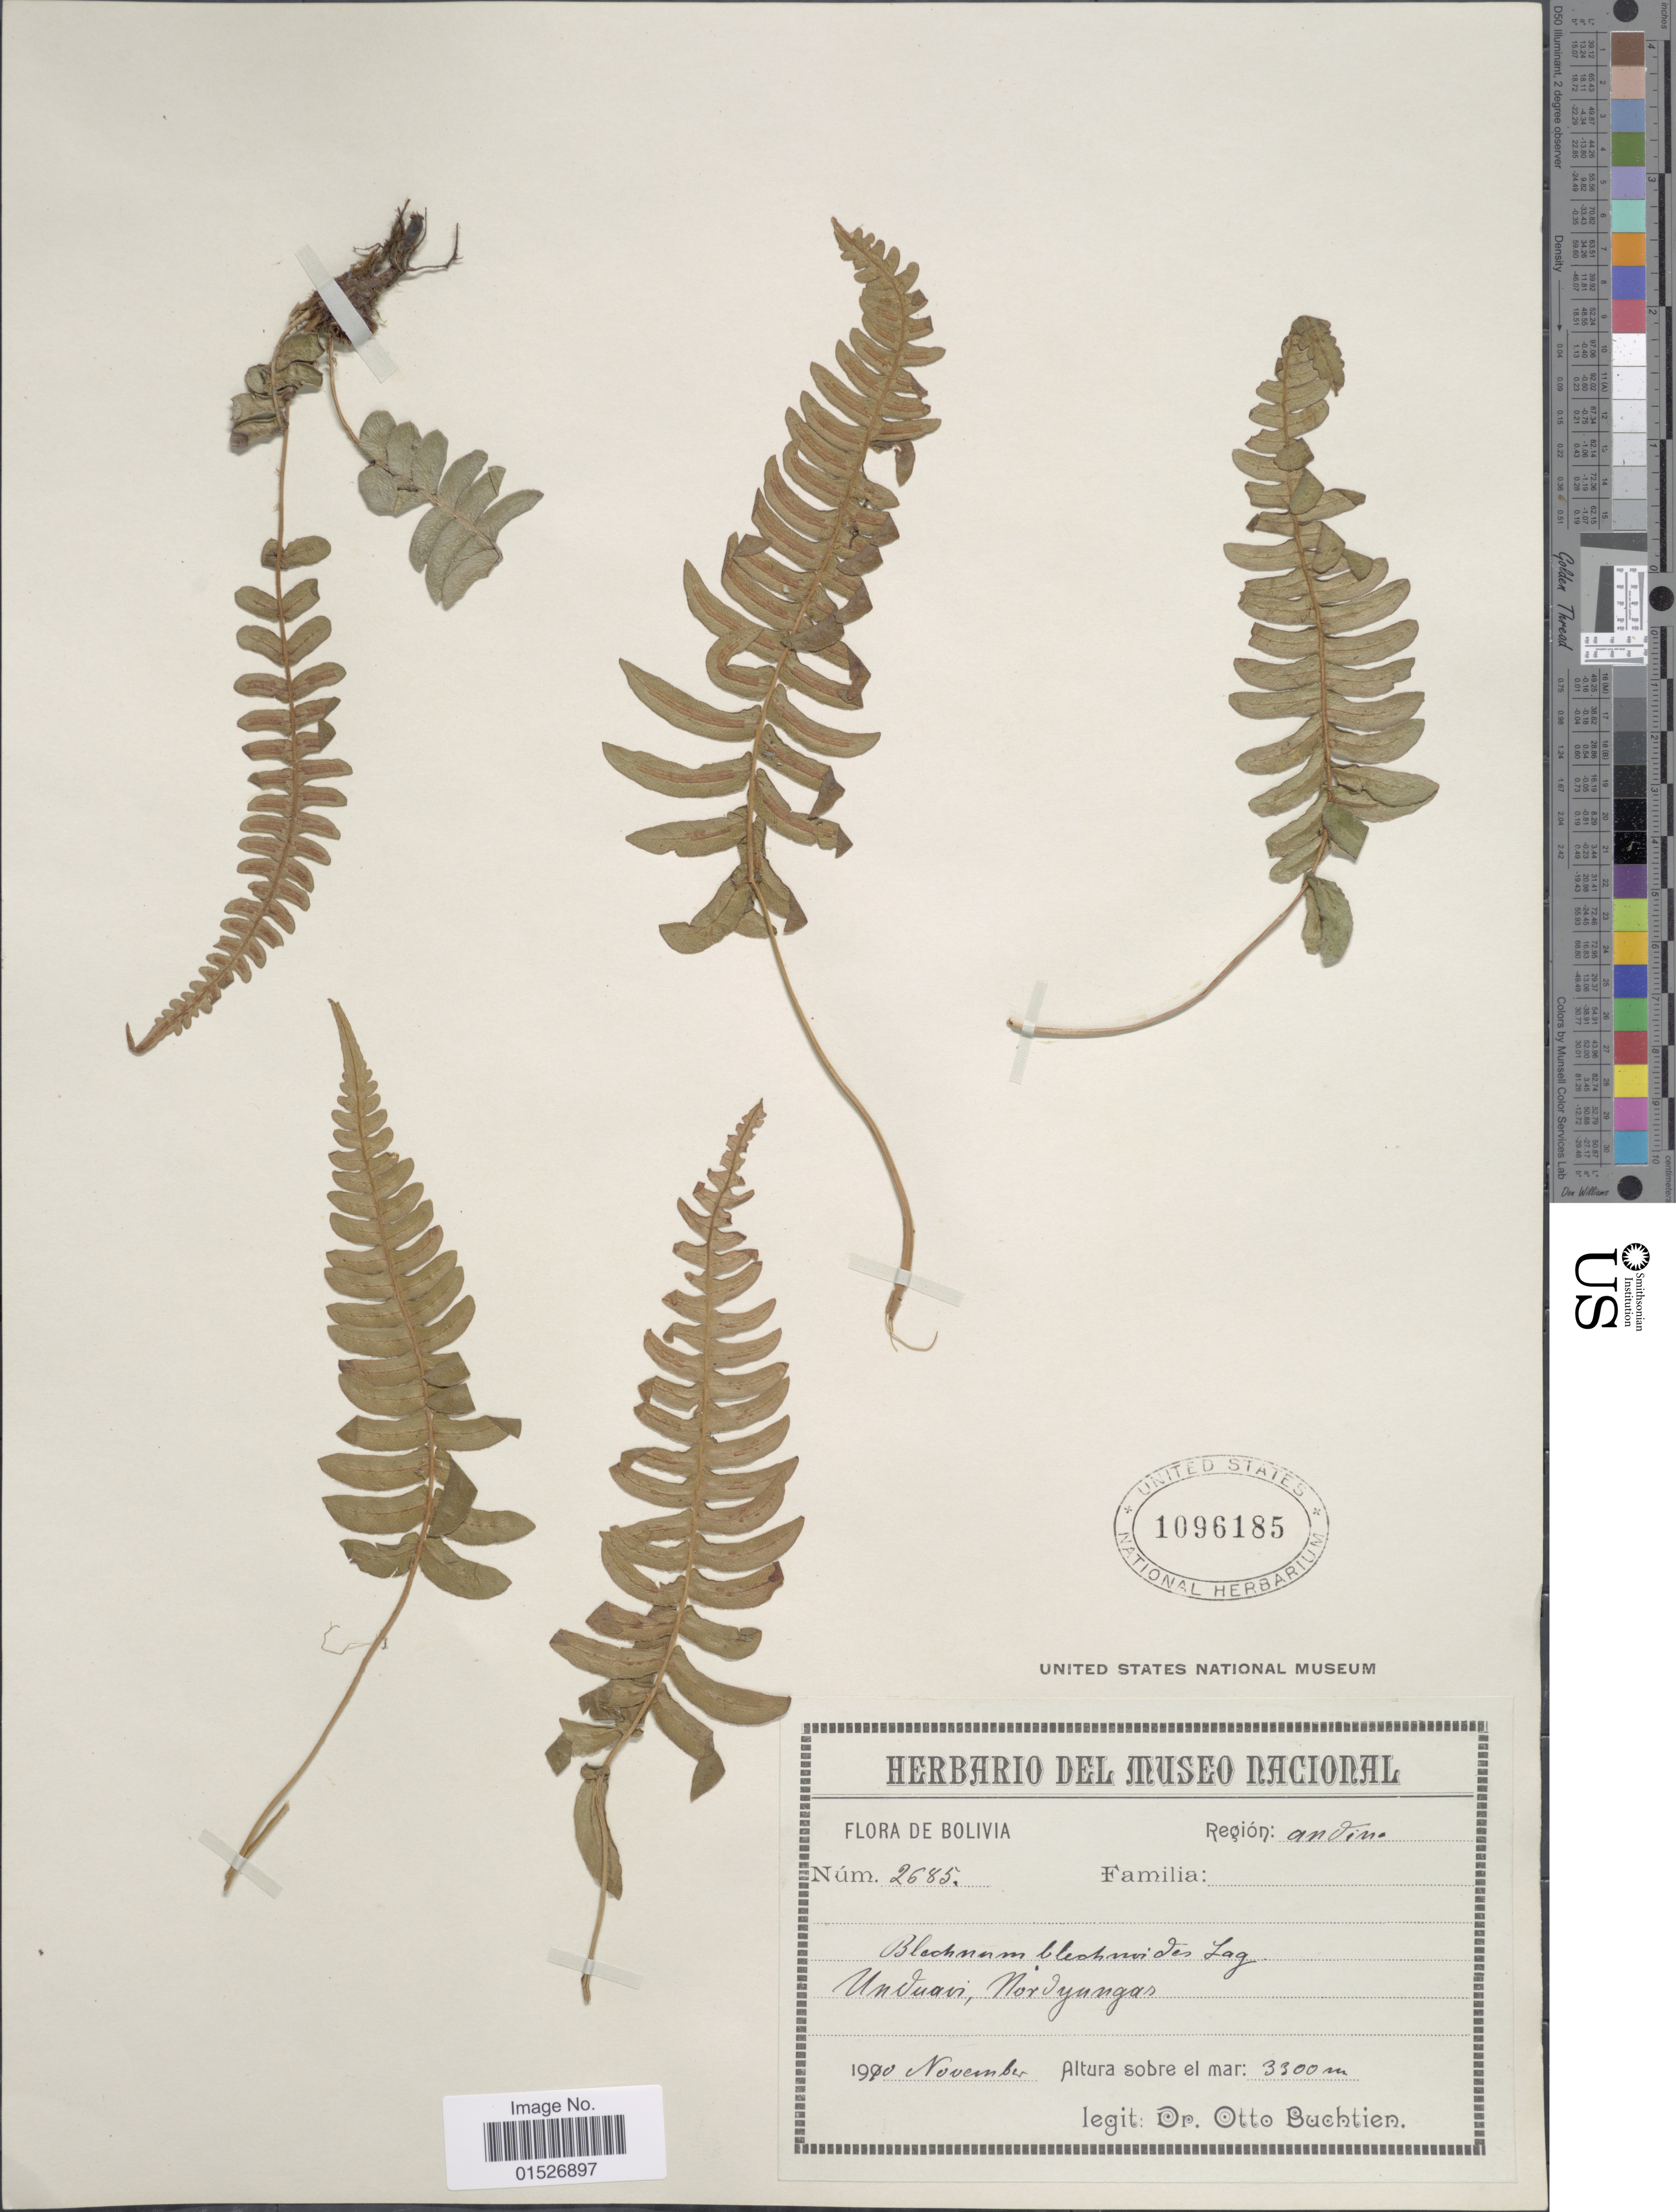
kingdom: Plantae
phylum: Tracheophyta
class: Polypodiopsida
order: Polypodiales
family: Blechnaceae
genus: Blechnum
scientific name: Blechnum polypodioides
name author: Raddi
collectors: O. Buchtien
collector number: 2685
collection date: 1910-11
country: Bolivia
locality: Unduavi, Nordyungas.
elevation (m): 3300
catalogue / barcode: US 1096185